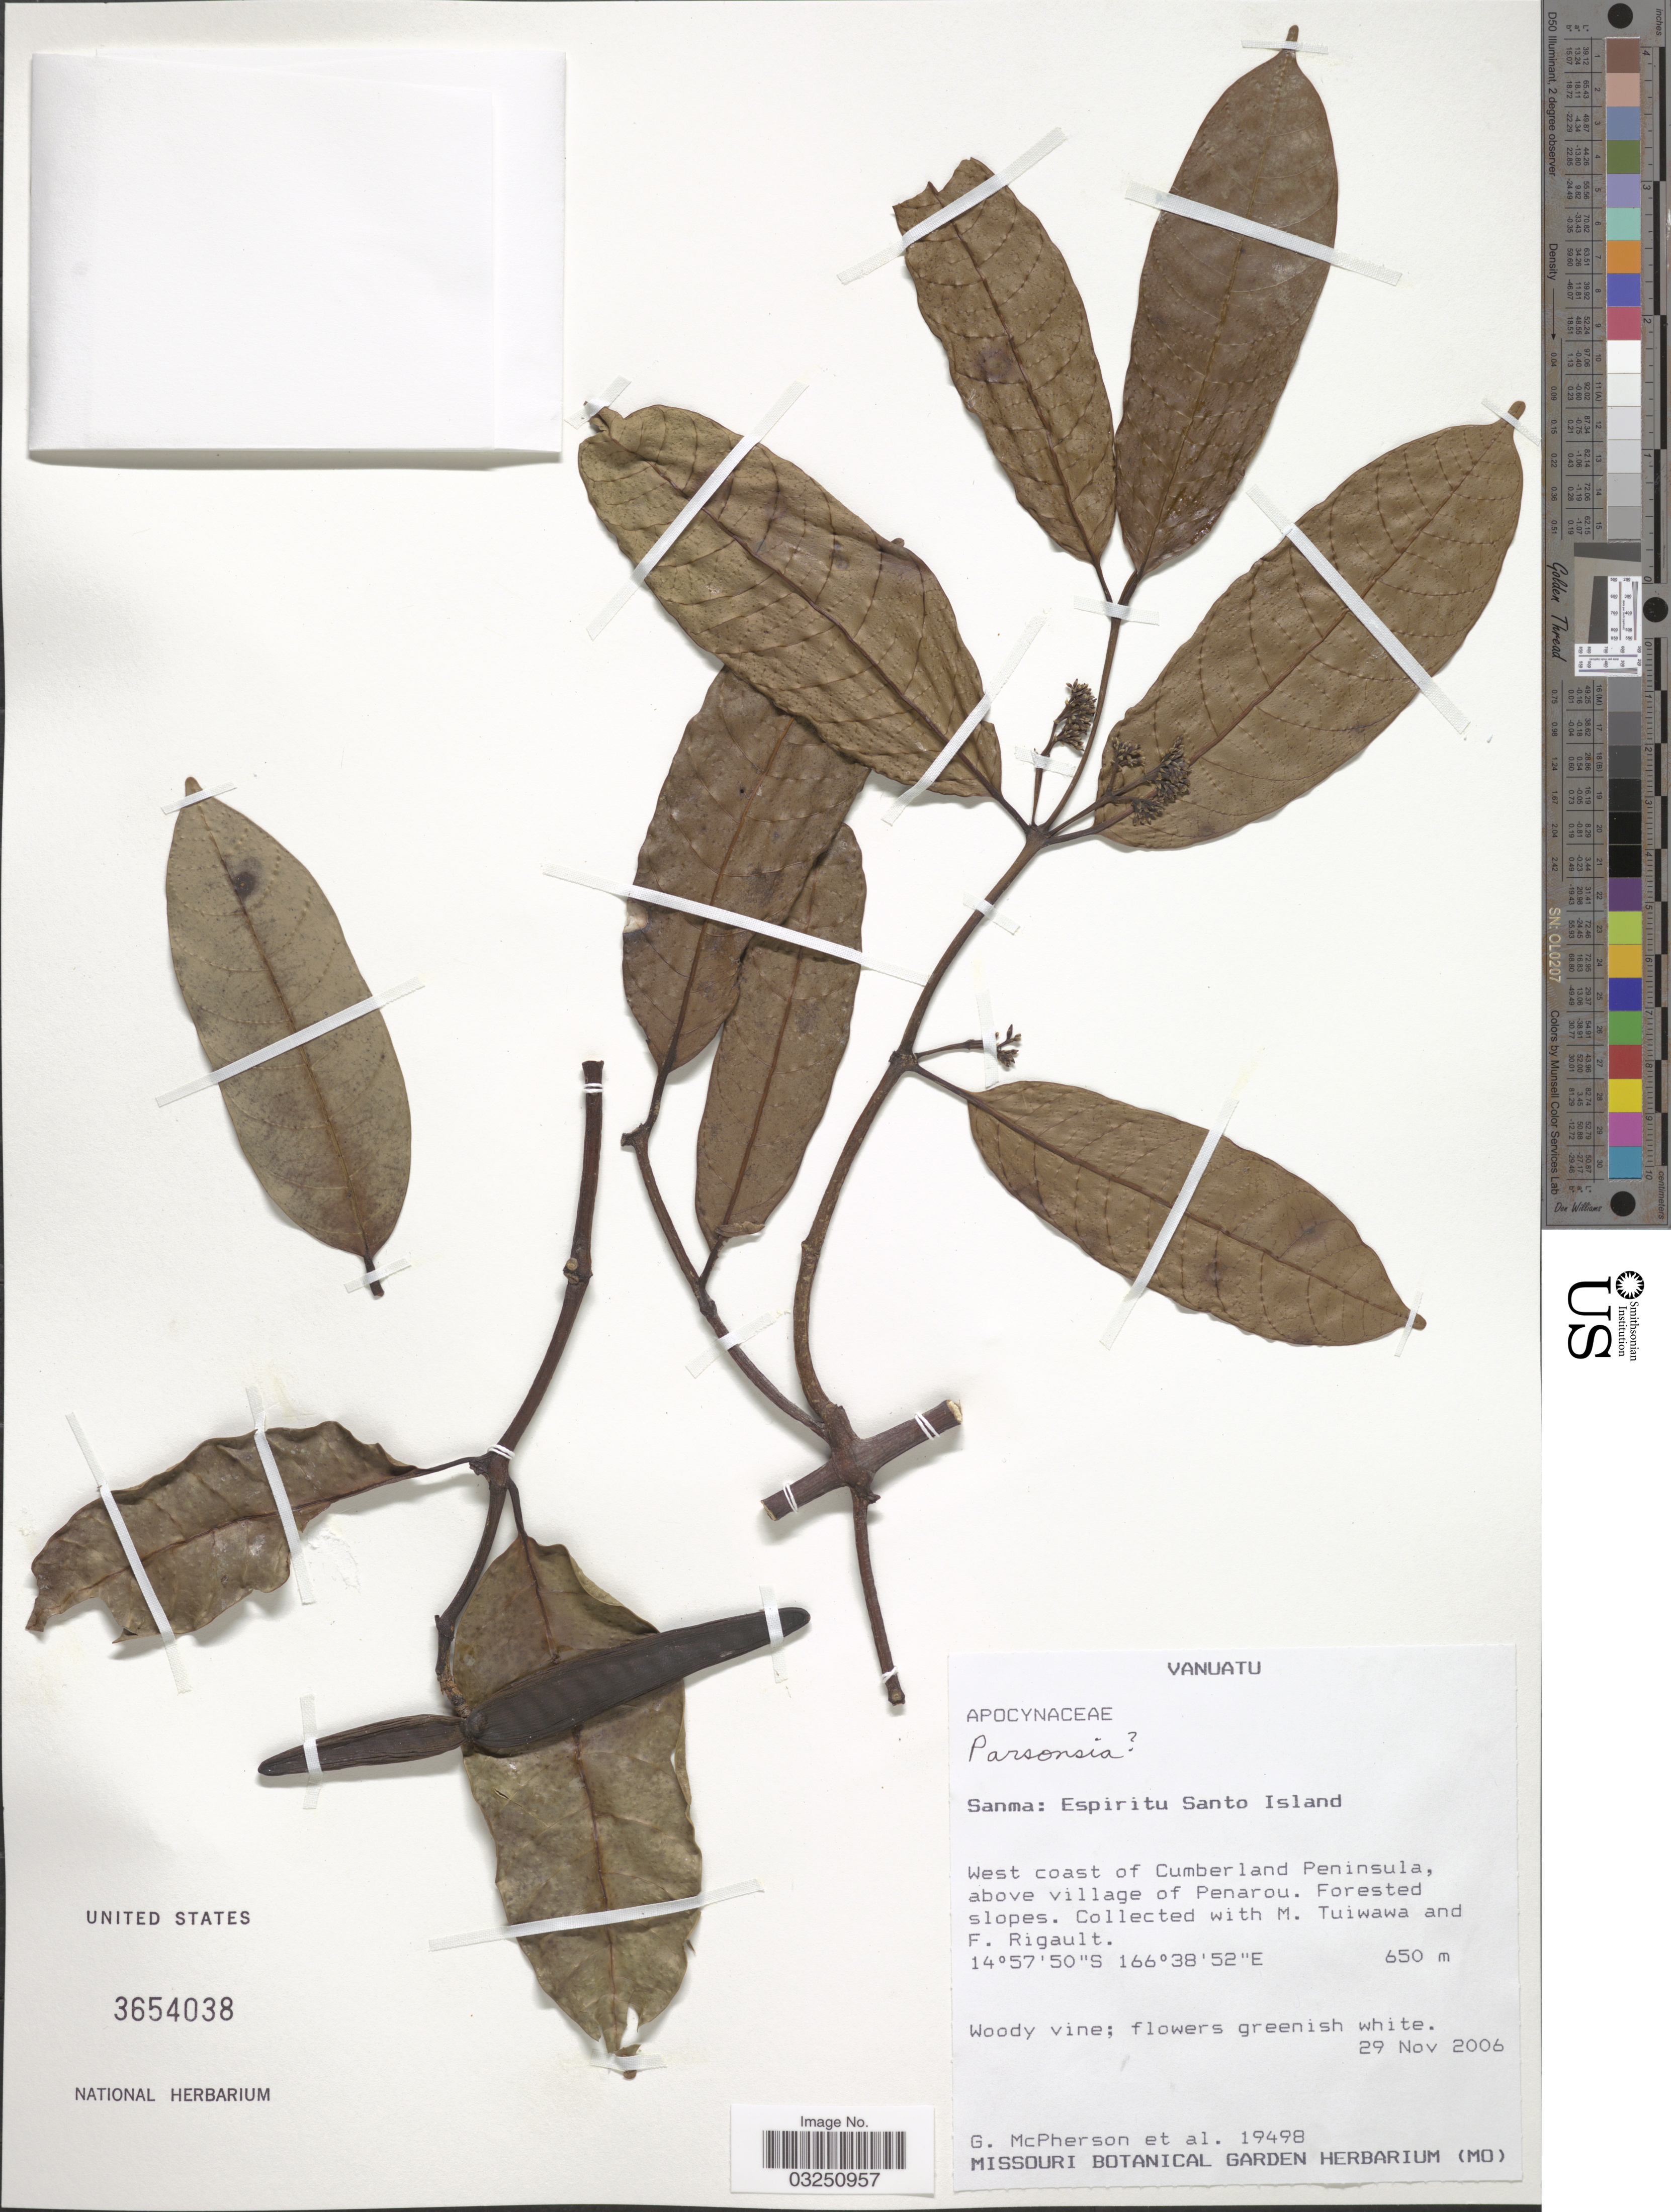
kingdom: Plantae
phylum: Tracheophyta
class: Magnoliopsida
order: Gentianales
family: Apocynaceae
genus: Parsonsia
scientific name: Parsonsia sp.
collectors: G. McPherson, M. Tuiwawa & F. Rigault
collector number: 19498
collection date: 2006-11-29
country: Vanuatu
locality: Sanma: Espiritu Santo Island. West coast of Cumberland Peninsula, above village of Penarou.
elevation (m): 650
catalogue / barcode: US 3654038